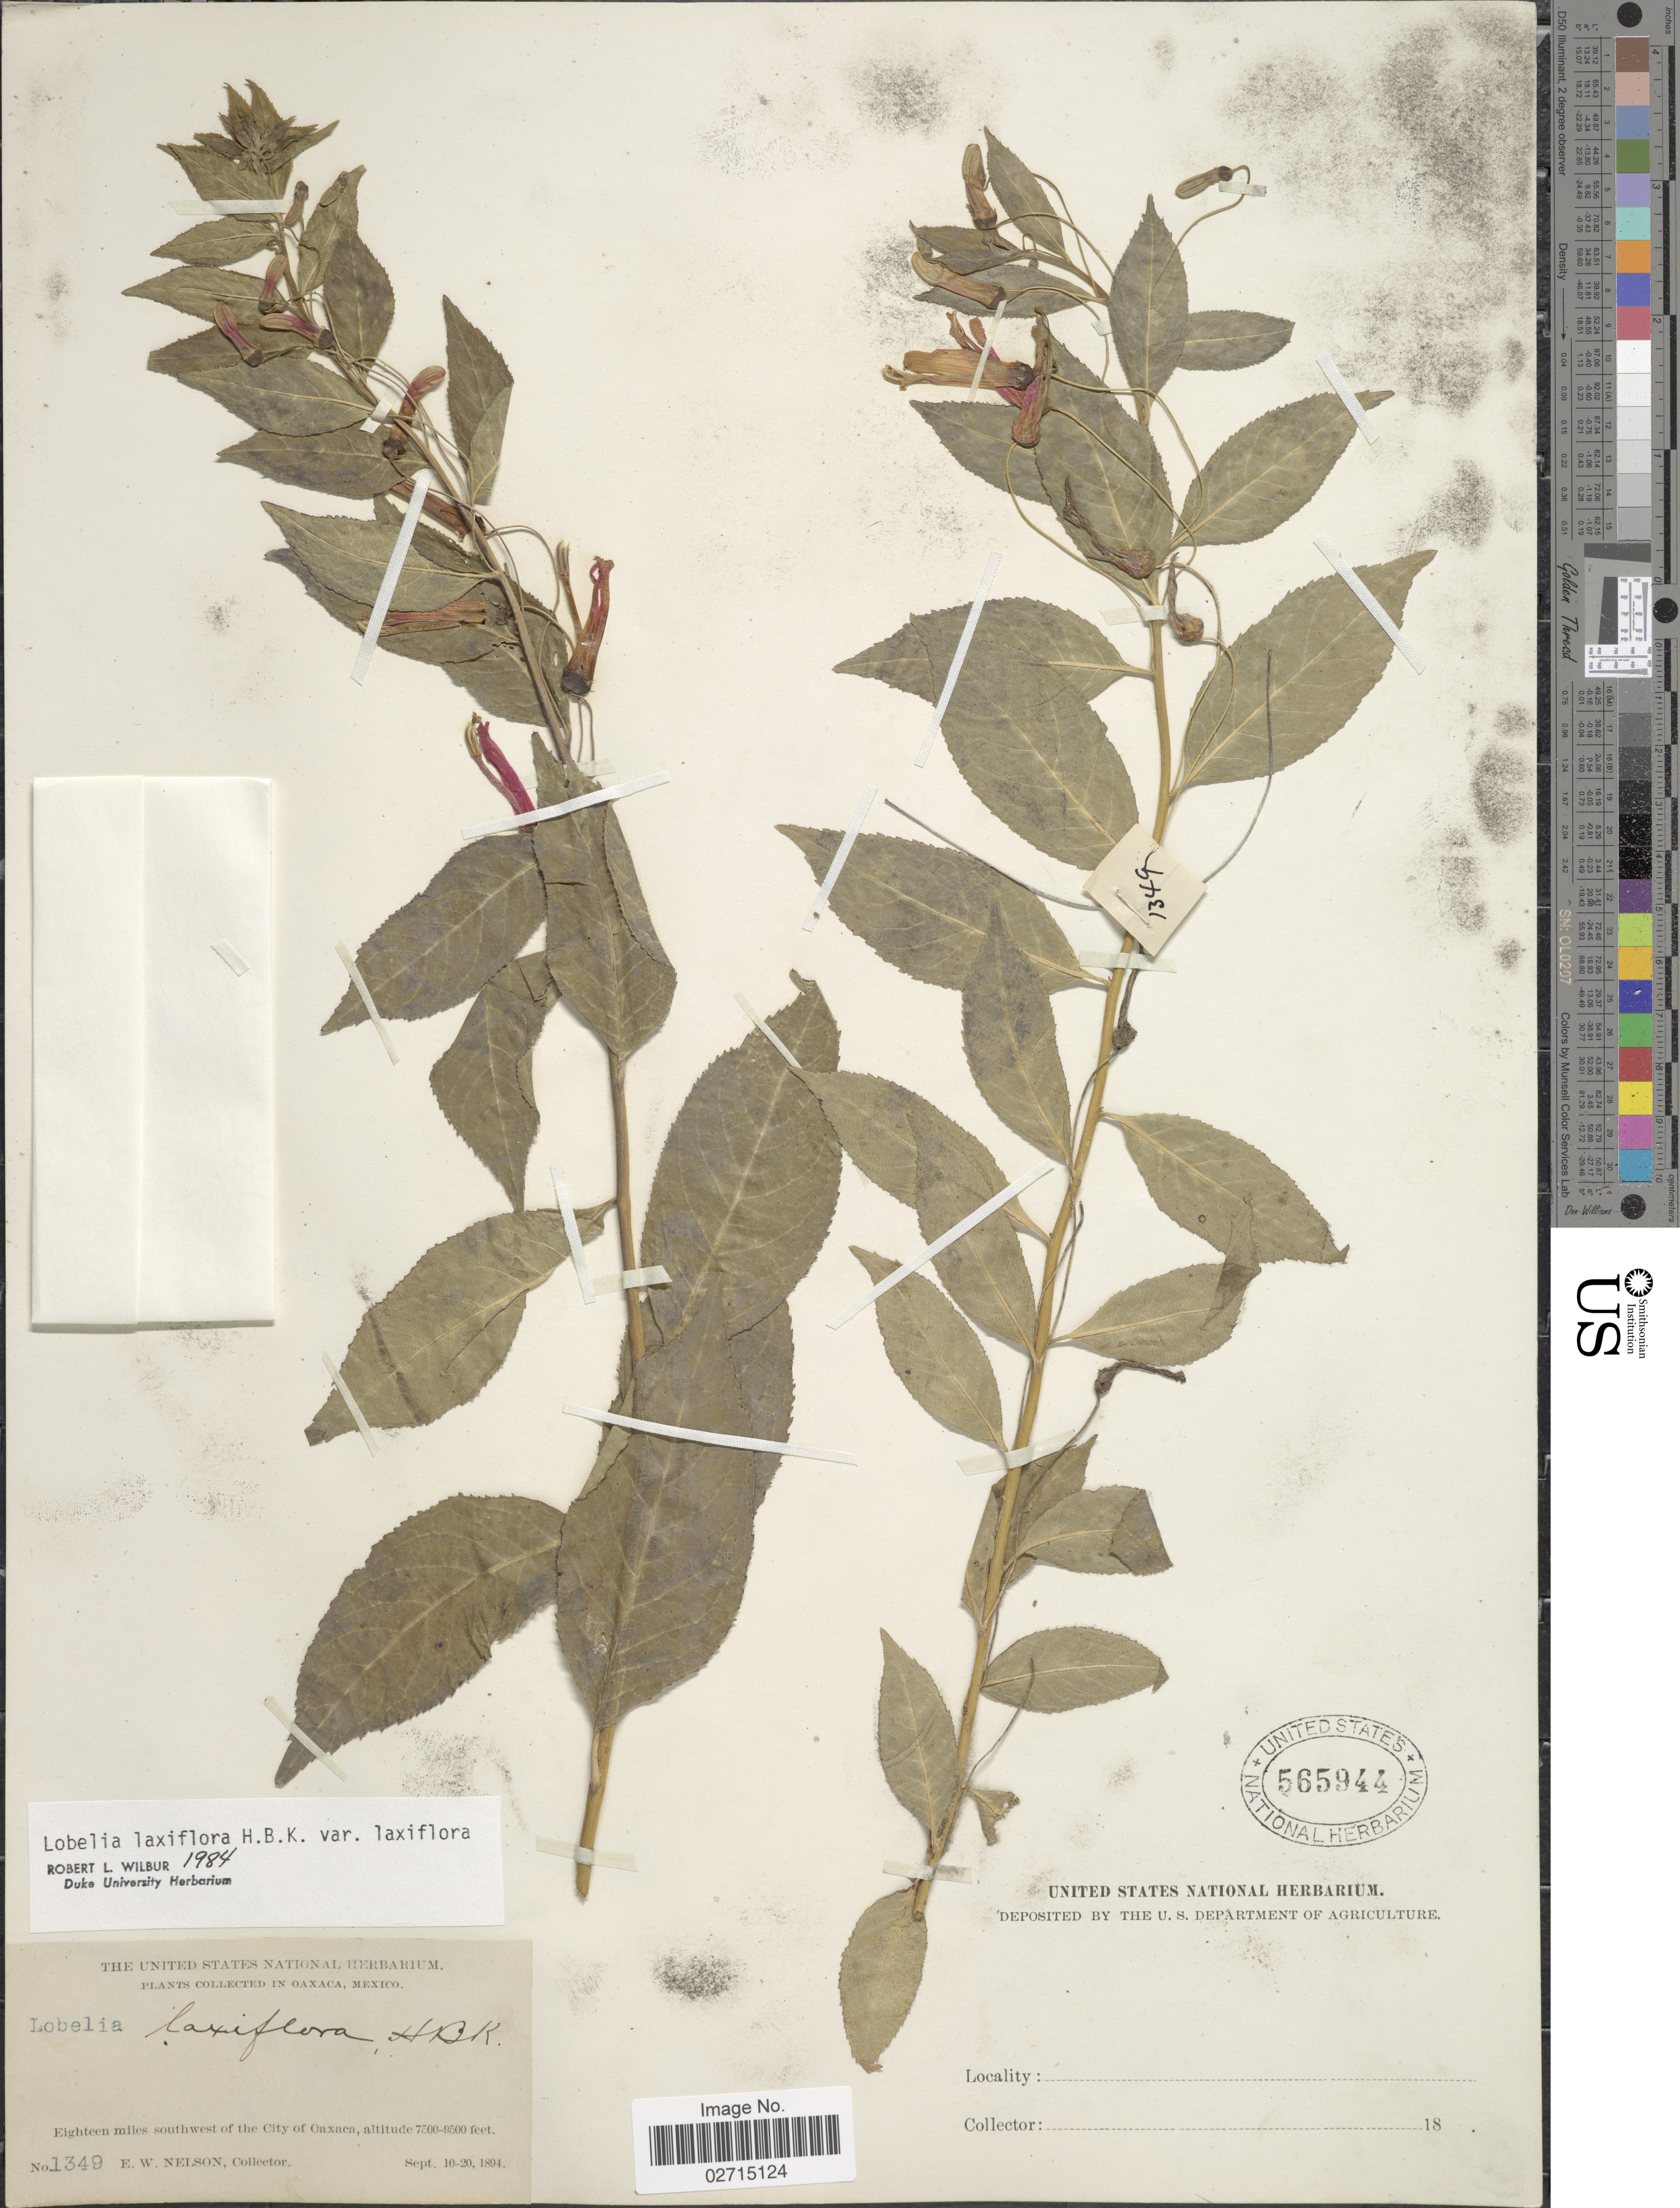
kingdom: Plantae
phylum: Tracheophyta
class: Magnoliopsida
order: Asterales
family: Campanulaceae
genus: Lobelia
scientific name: Lobelia laxiflora subsp. laxiflora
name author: Kunth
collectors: E. W. Nelson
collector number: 1349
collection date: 1894-09-10/1894-09-20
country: Mexico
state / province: Oaxaca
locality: Eighteen miles southwest of the City of Oaxaca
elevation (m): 2286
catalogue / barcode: US 565944